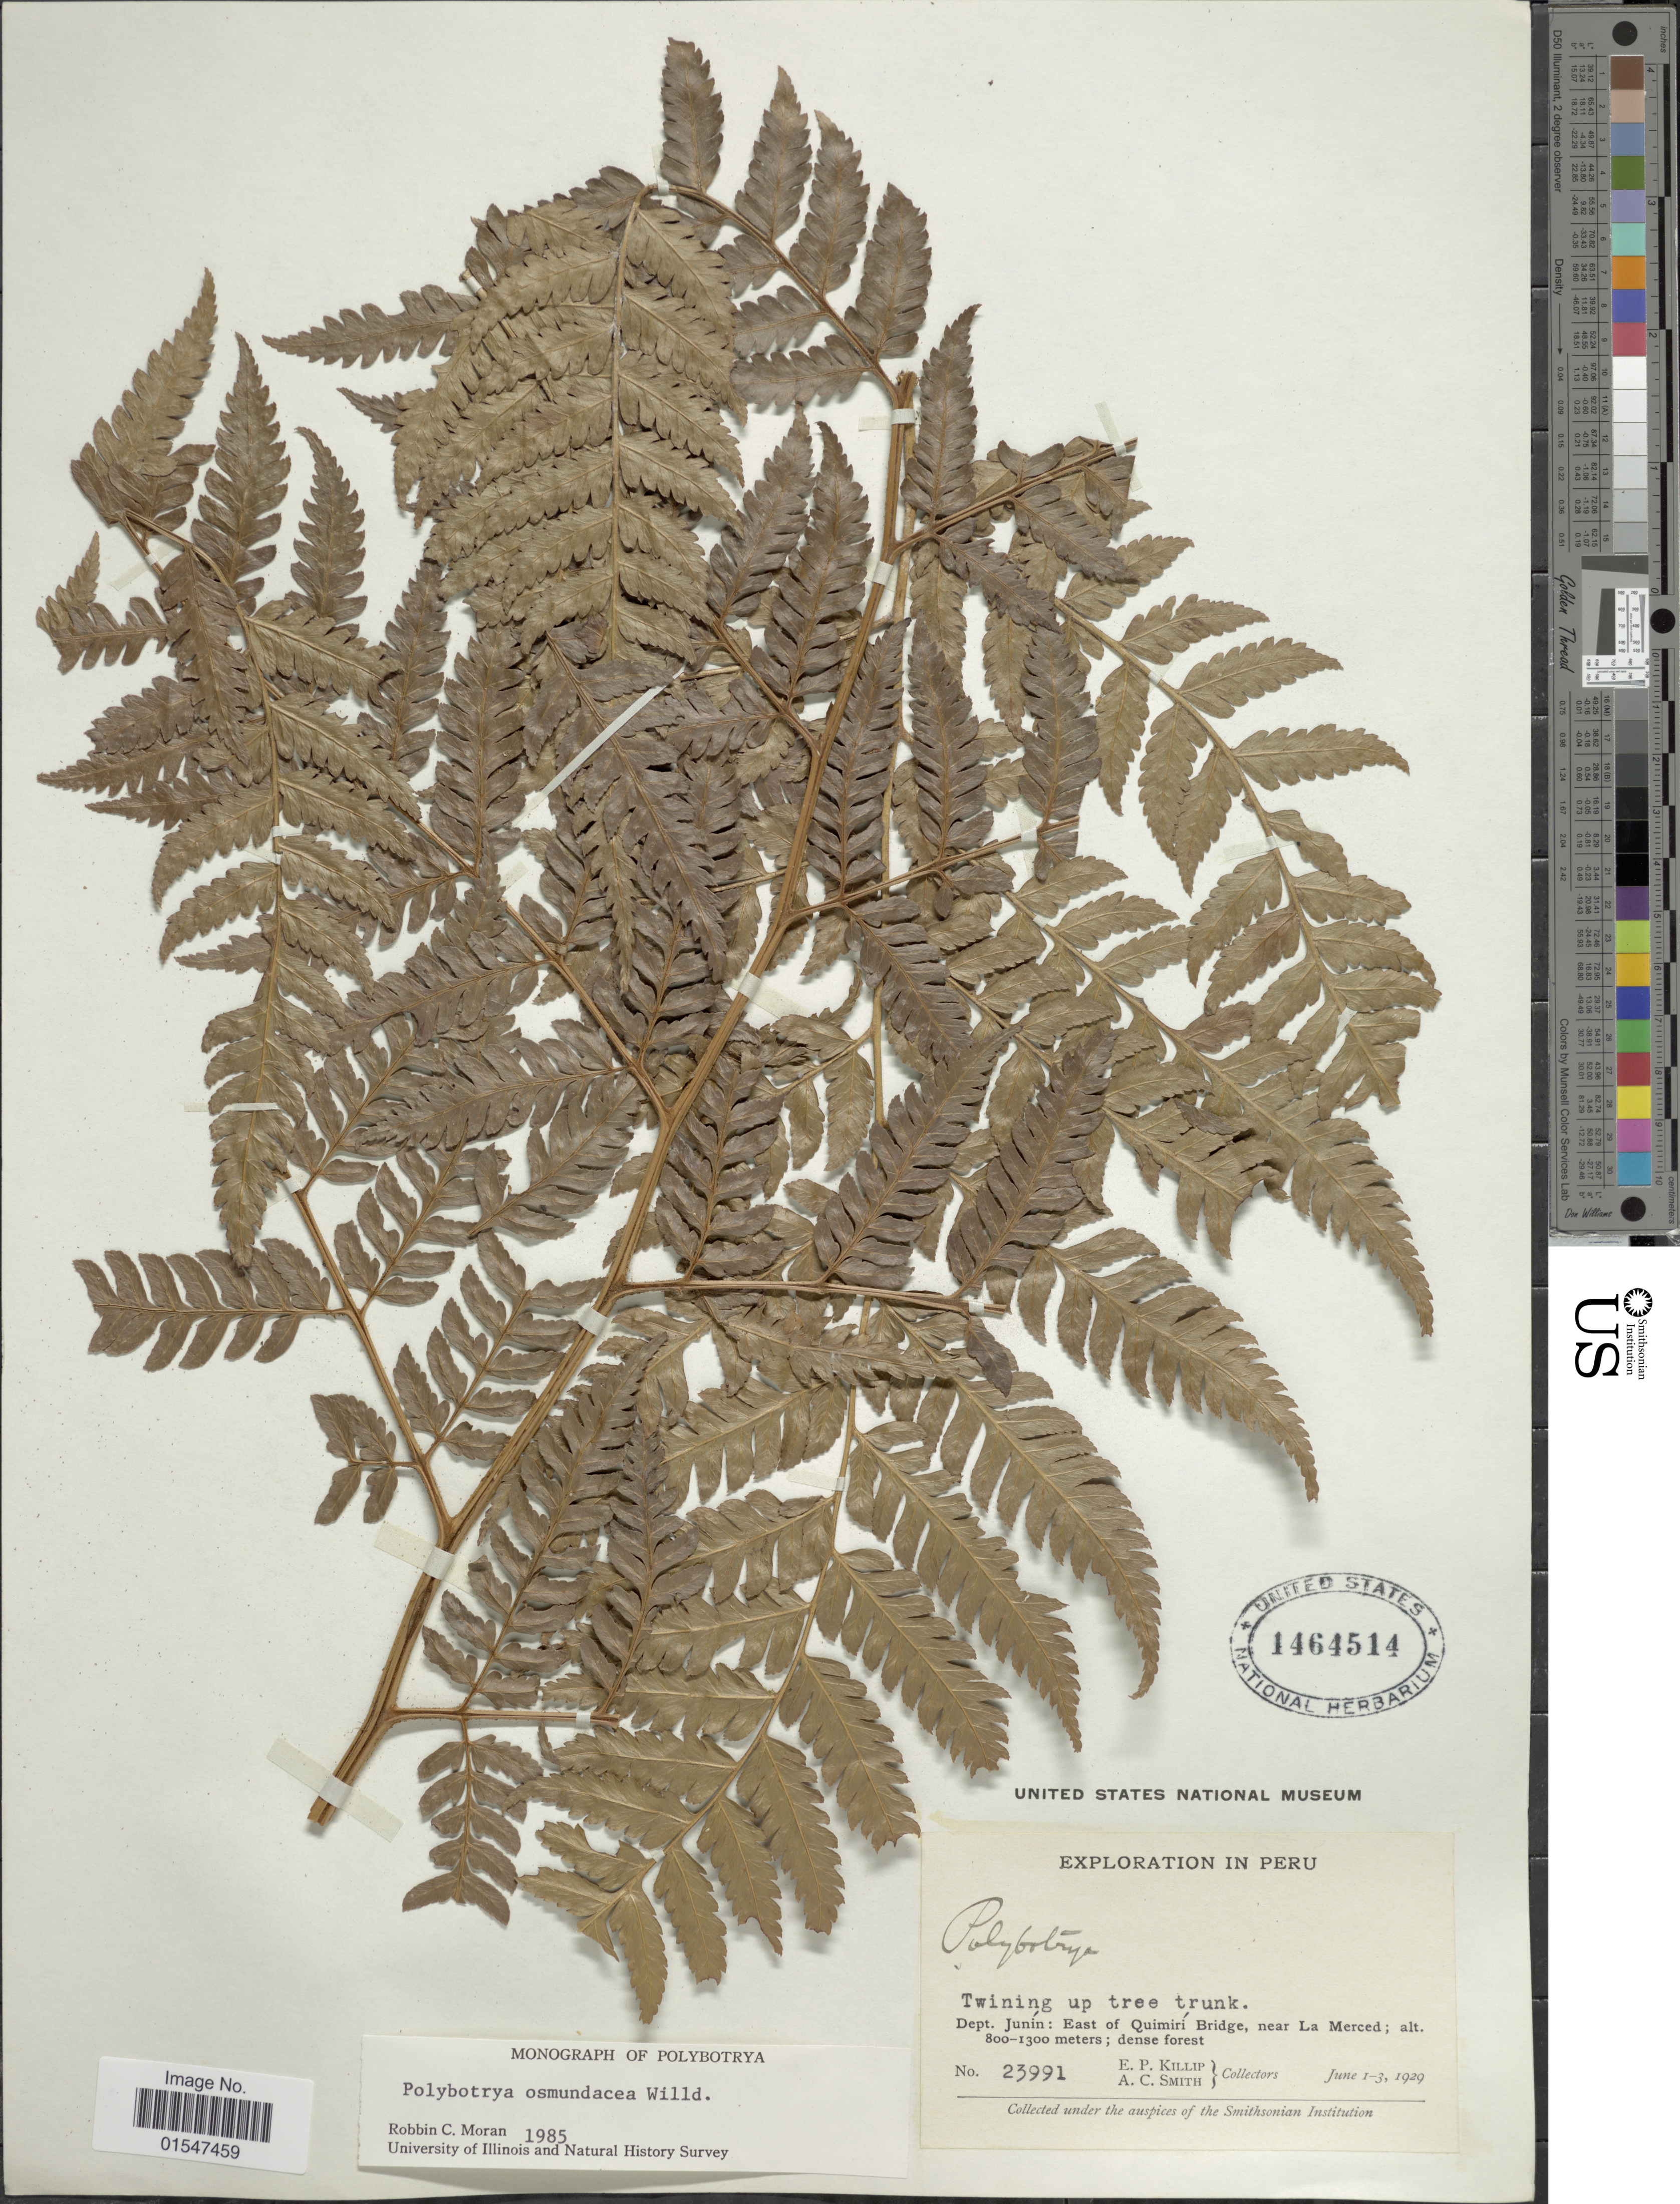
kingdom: Plantae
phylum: Tracheophyta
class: Polypodiopsida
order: Polypodiales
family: Dryopteridaceae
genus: Polybotrya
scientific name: Polybotrya osmundacea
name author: Humb. & Bonpl. ex Willd.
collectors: E. P. Killip & A. C. Smith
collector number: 23991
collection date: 1929-06-01/1929-06-03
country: Peru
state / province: Junín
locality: East of Quimirí Bridge, near La Merced, dense forest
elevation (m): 800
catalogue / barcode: US 1464514